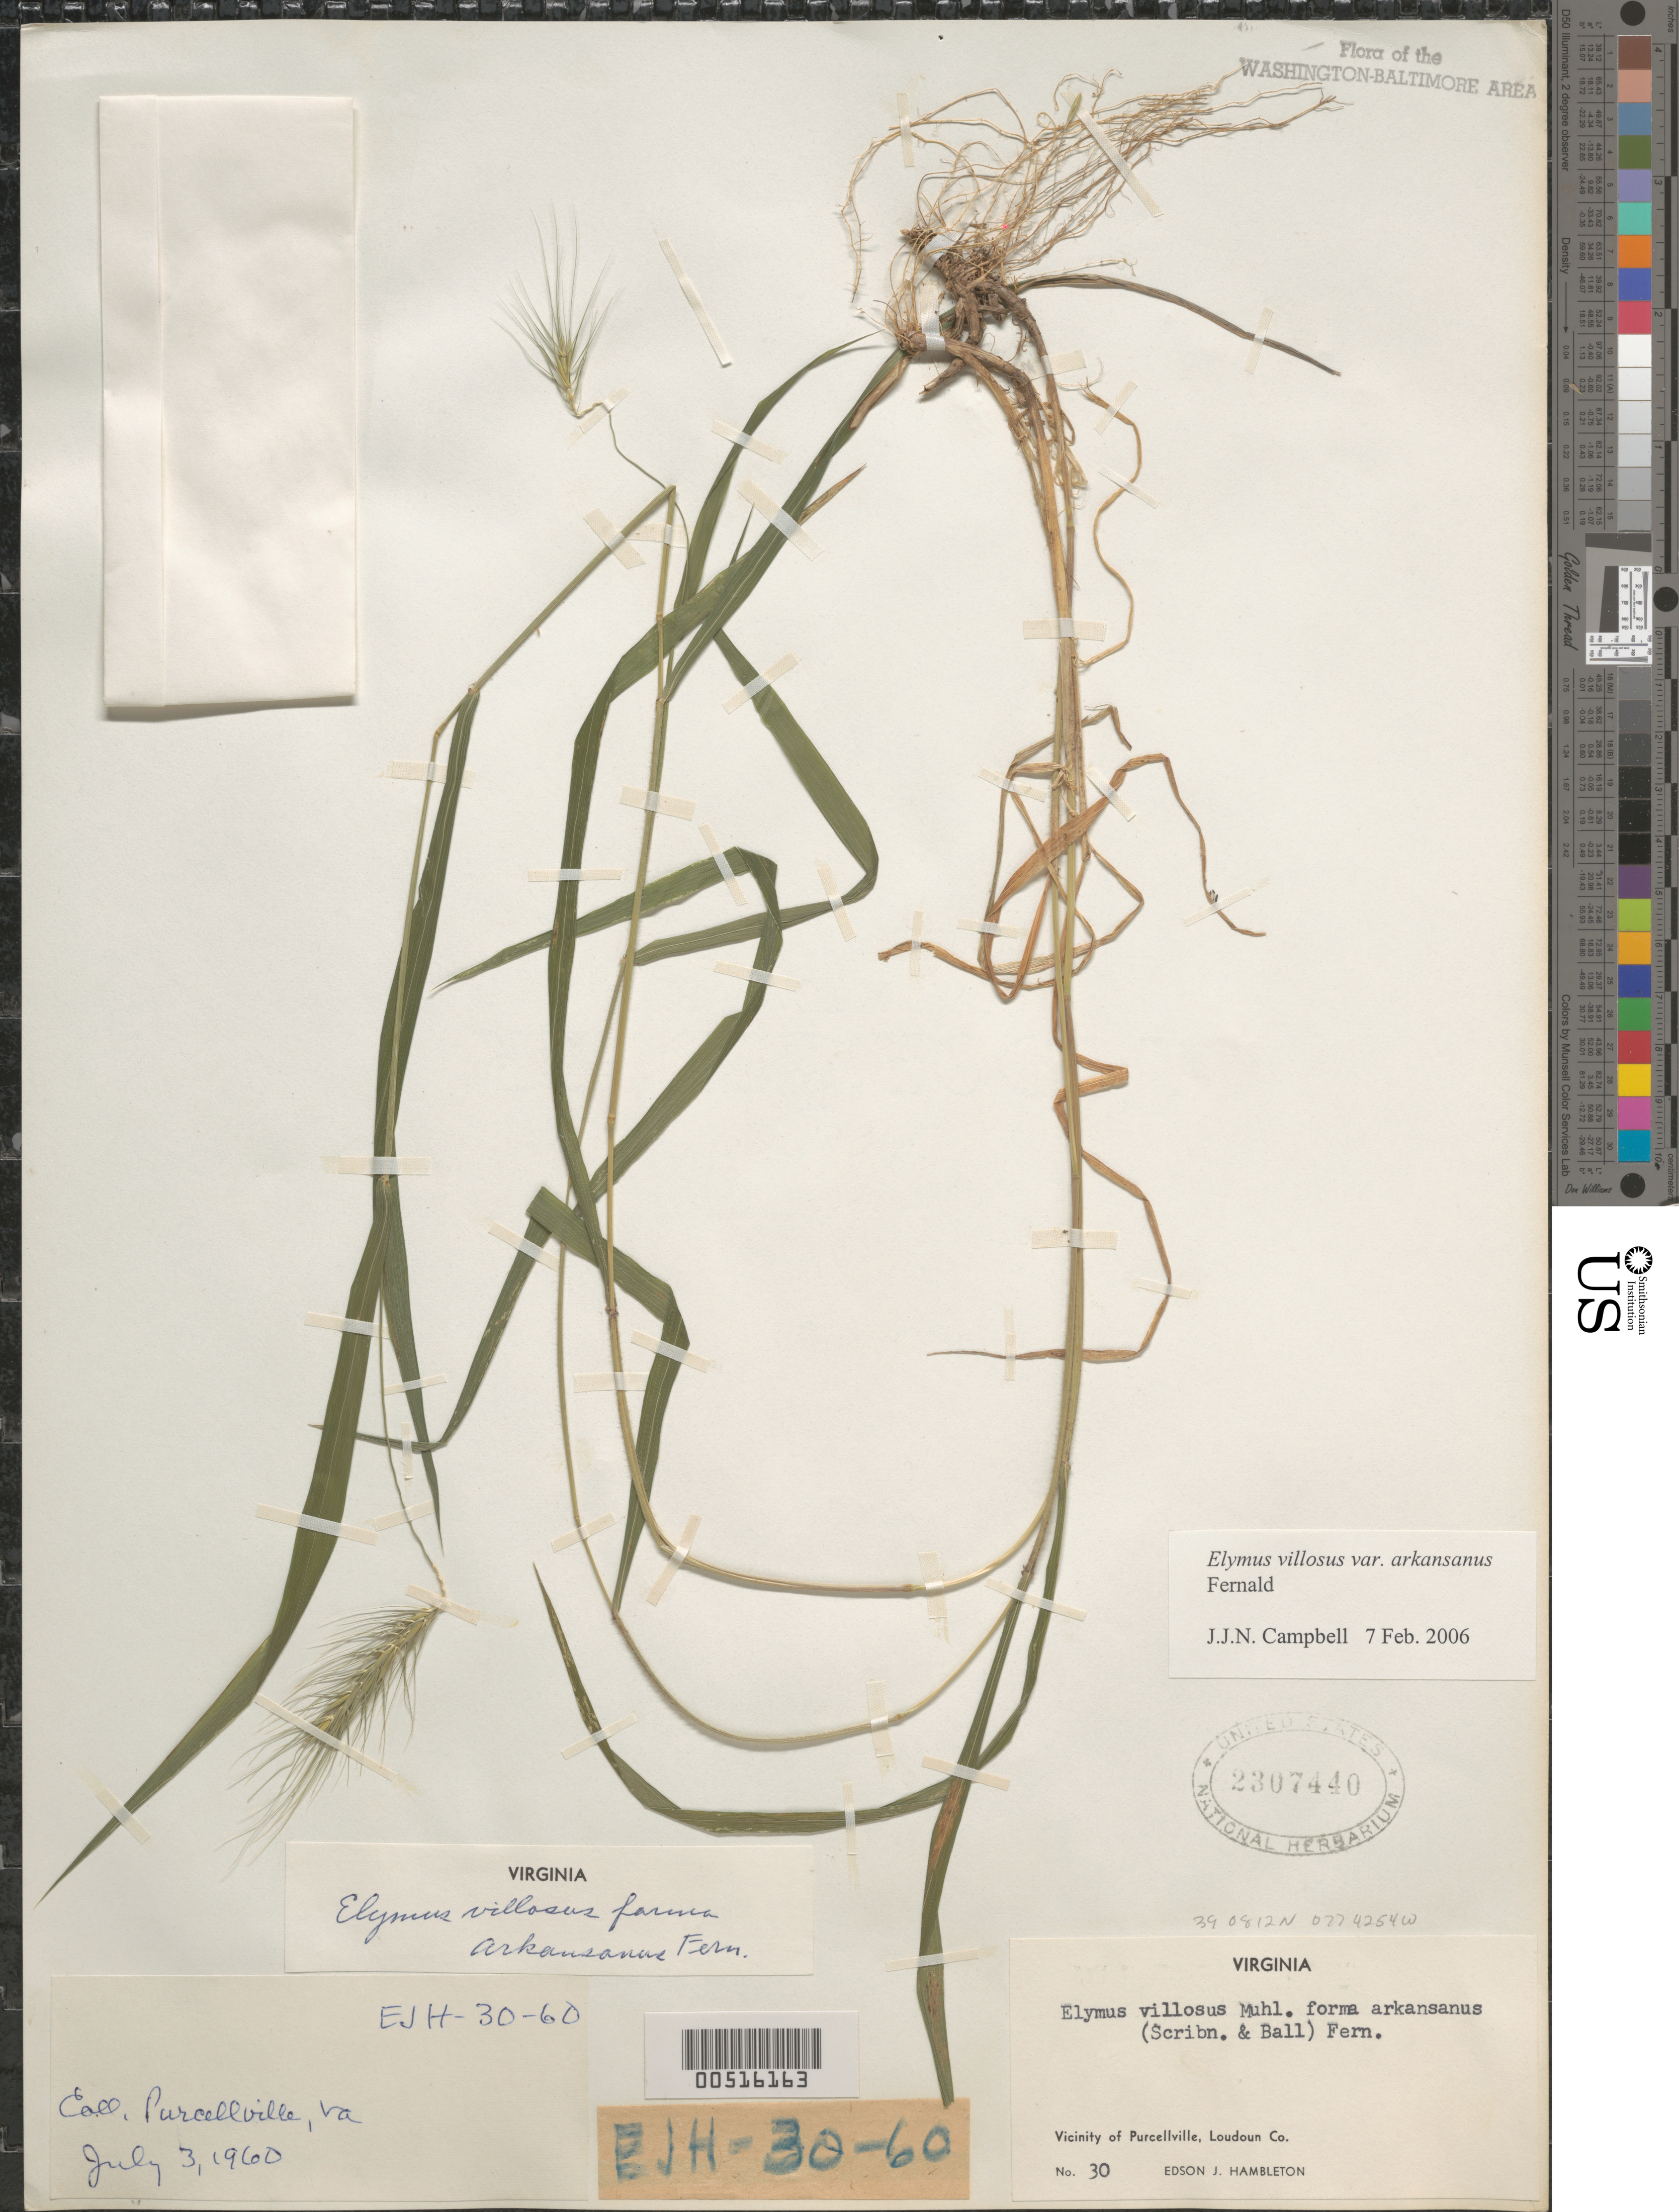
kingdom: Plantae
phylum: Tracheophyta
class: Liliopsida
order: Poales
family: Poaceae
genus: Elymus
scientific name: Elymus villosus var. arkansanus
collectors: E. Hambleton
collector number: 30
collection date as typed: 03 Jul 1960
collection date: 1960-07-03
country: United States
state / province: Virginia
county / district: Loudoun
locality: Purcellville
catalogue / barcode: US 2307440